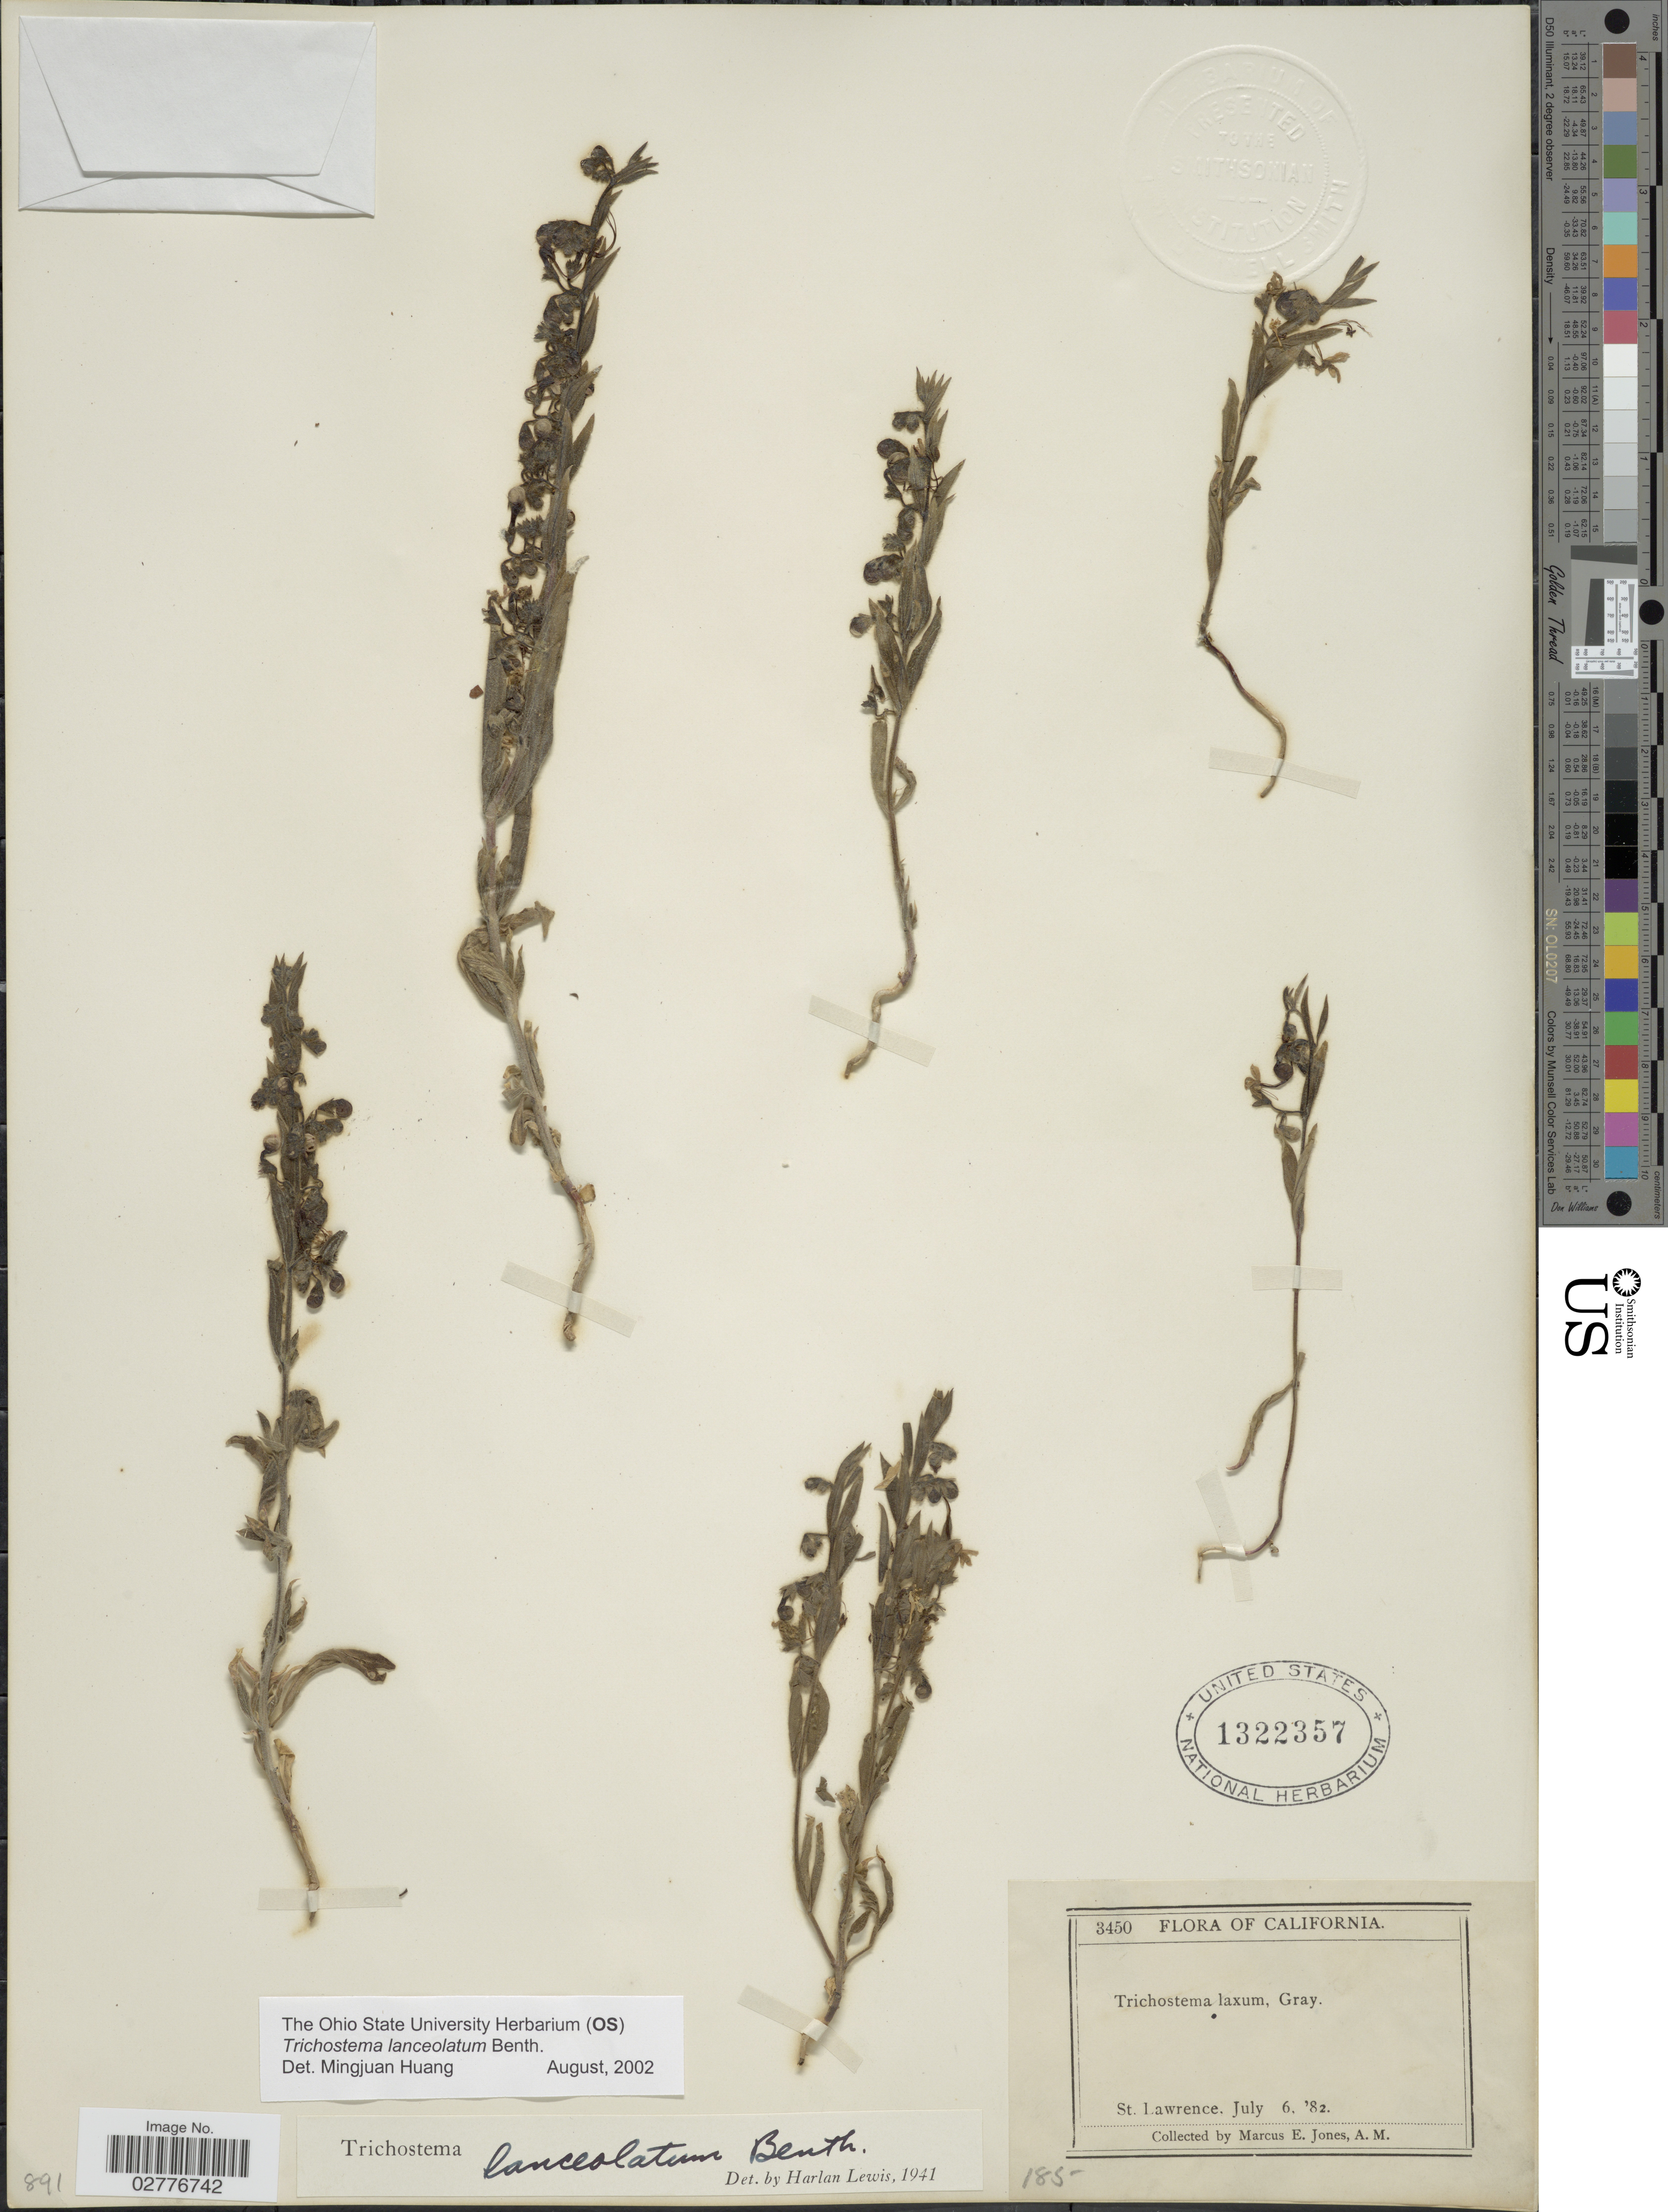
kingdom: Plantae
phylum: Tracheophyta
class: Magnoliopsida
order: Lamiales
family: Lamiaceae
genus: Trichostema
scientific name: Trichostema lanceolatum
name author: Benth.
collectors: M. E. Jones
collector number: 3450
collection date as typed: Transcribed d/m/y: 6/7/82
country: United States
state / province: California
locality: St. Lawrence.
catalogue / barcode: US 1322357